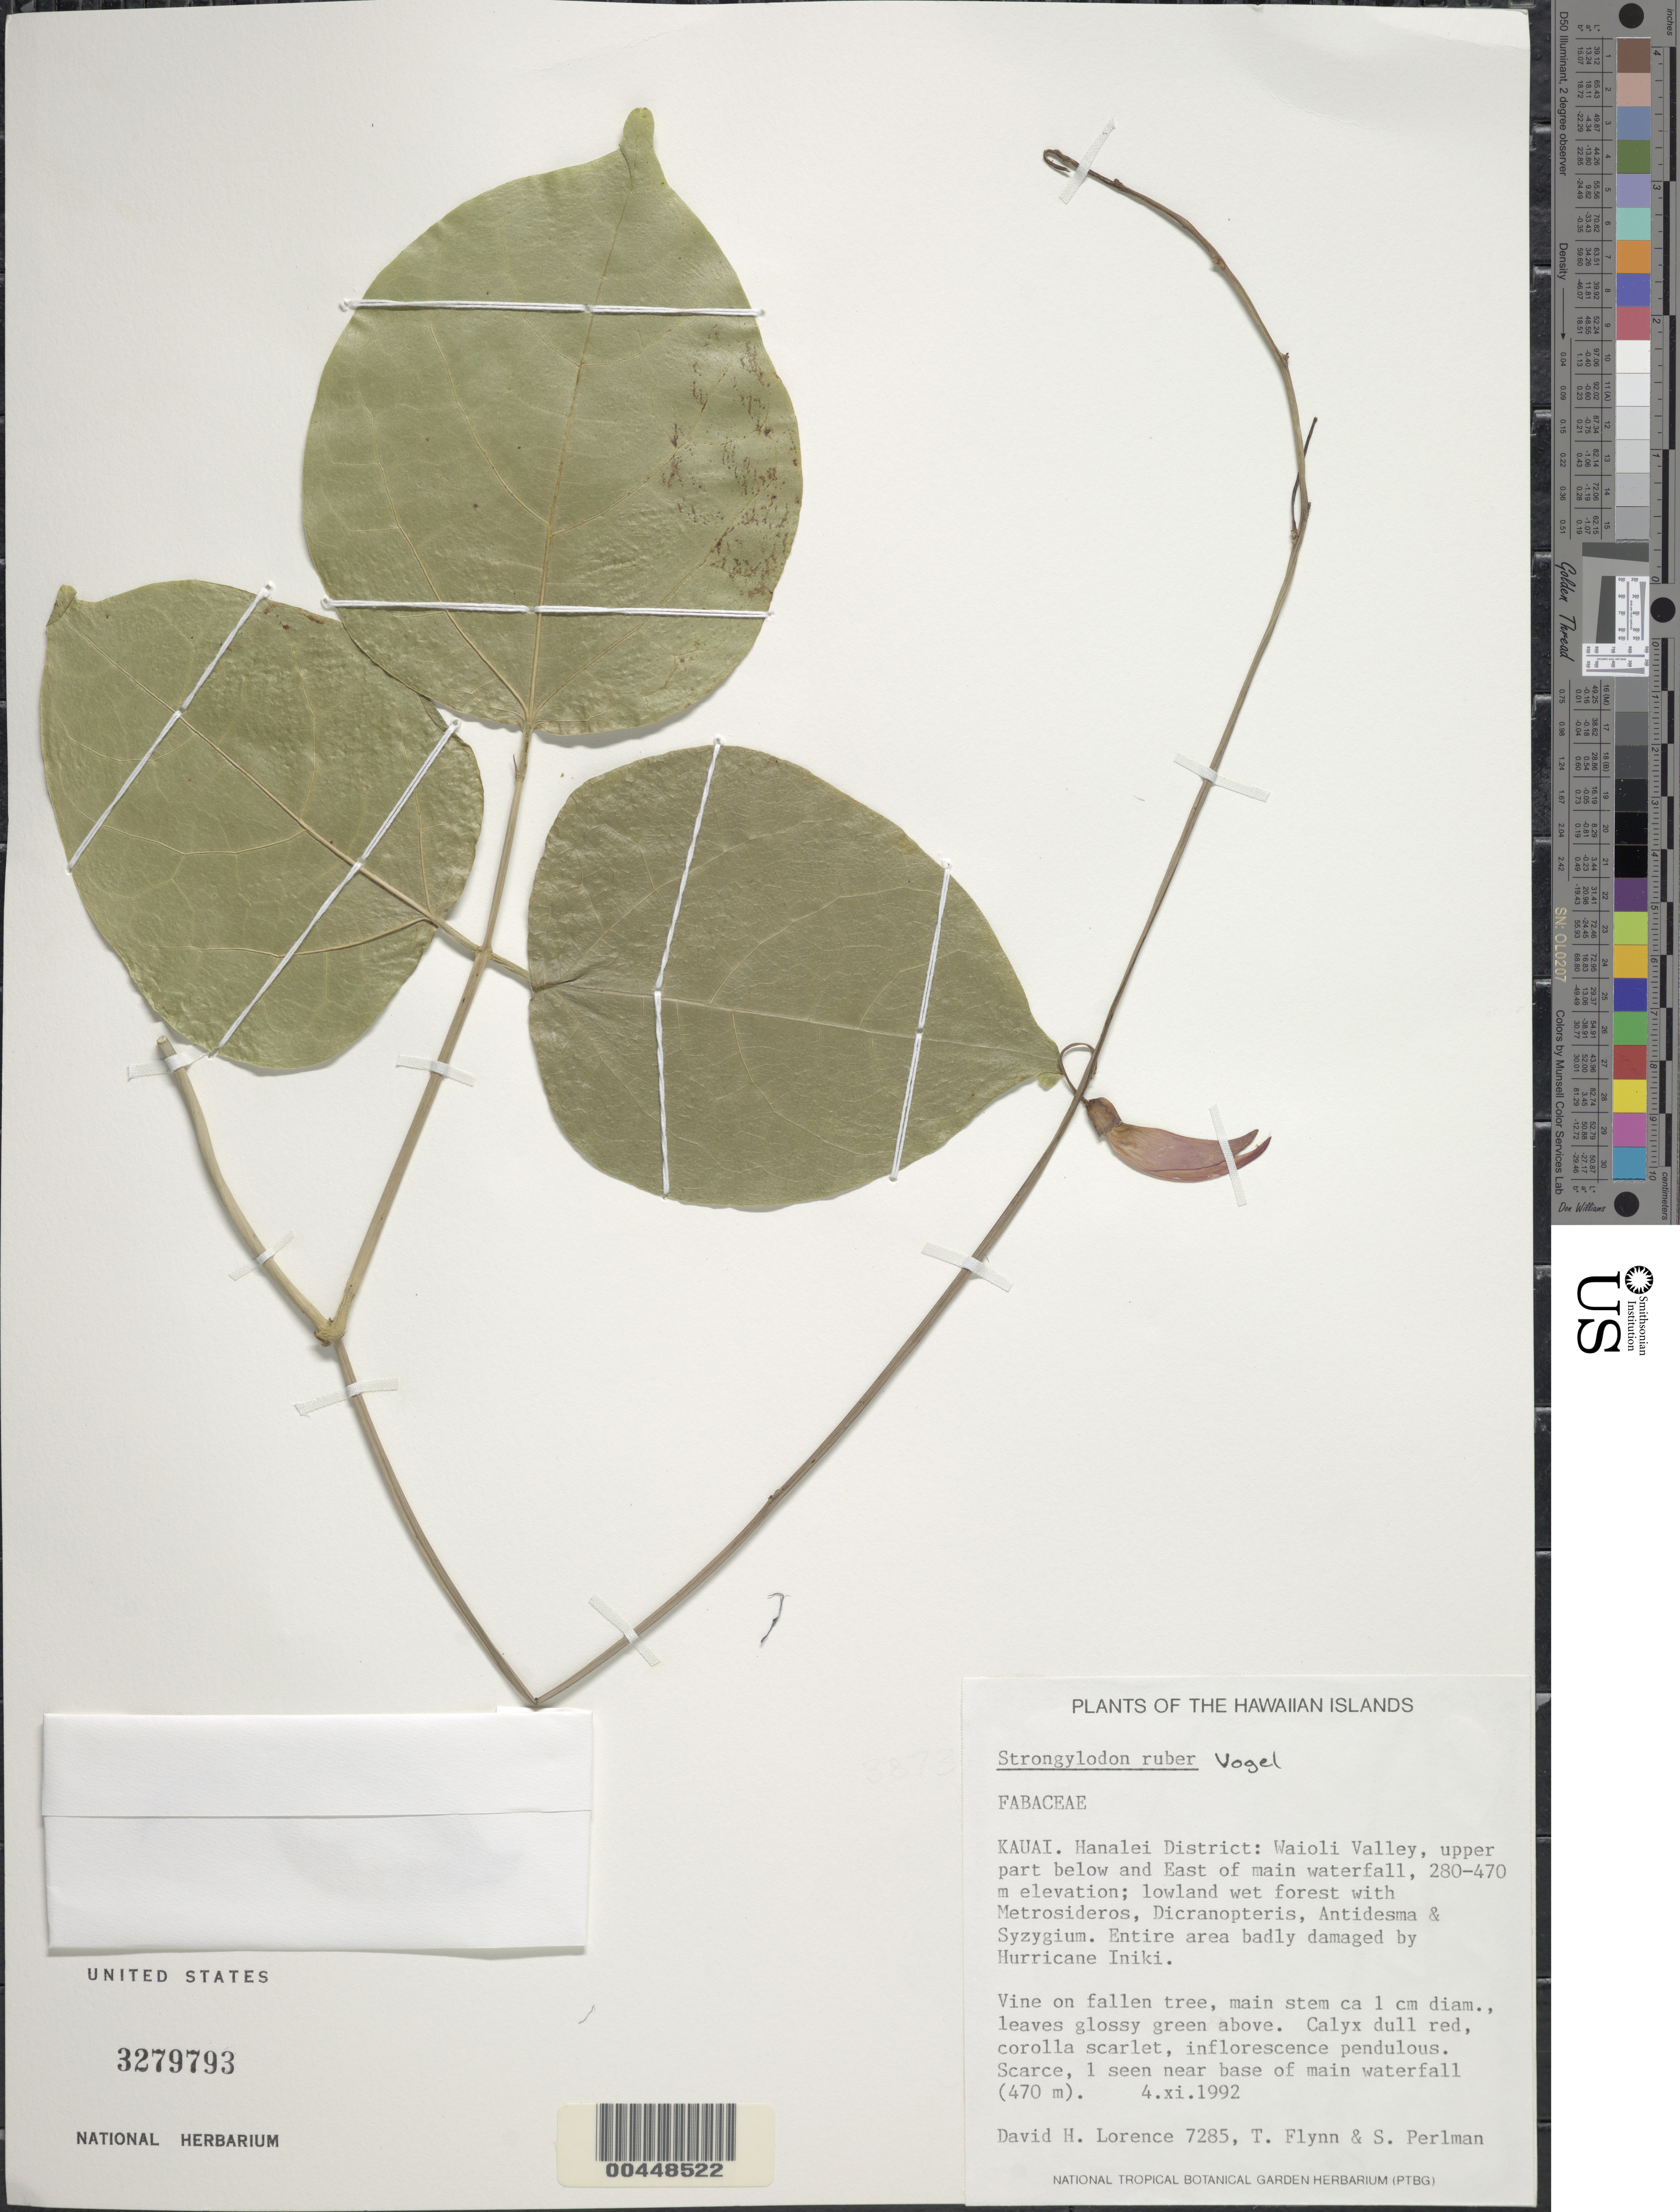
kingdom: Plantae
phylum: Tracheophyta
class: Magnoliopsida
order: Fabales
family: Fabaceae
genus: Strongylodon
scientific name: Strongylodon ruber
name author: Vogel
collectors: D. Lorence, T. W. Flynn & S. P. Perlman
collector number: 7285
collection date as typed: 4 Nov 1992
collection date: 1992-11-04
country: United States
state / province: Hawaii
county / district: Kauai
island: Kaua'i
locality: Hanalei Dist, Waioli Valley, upper part below & E of main waterfall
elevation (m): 280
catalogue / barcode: US 3279793